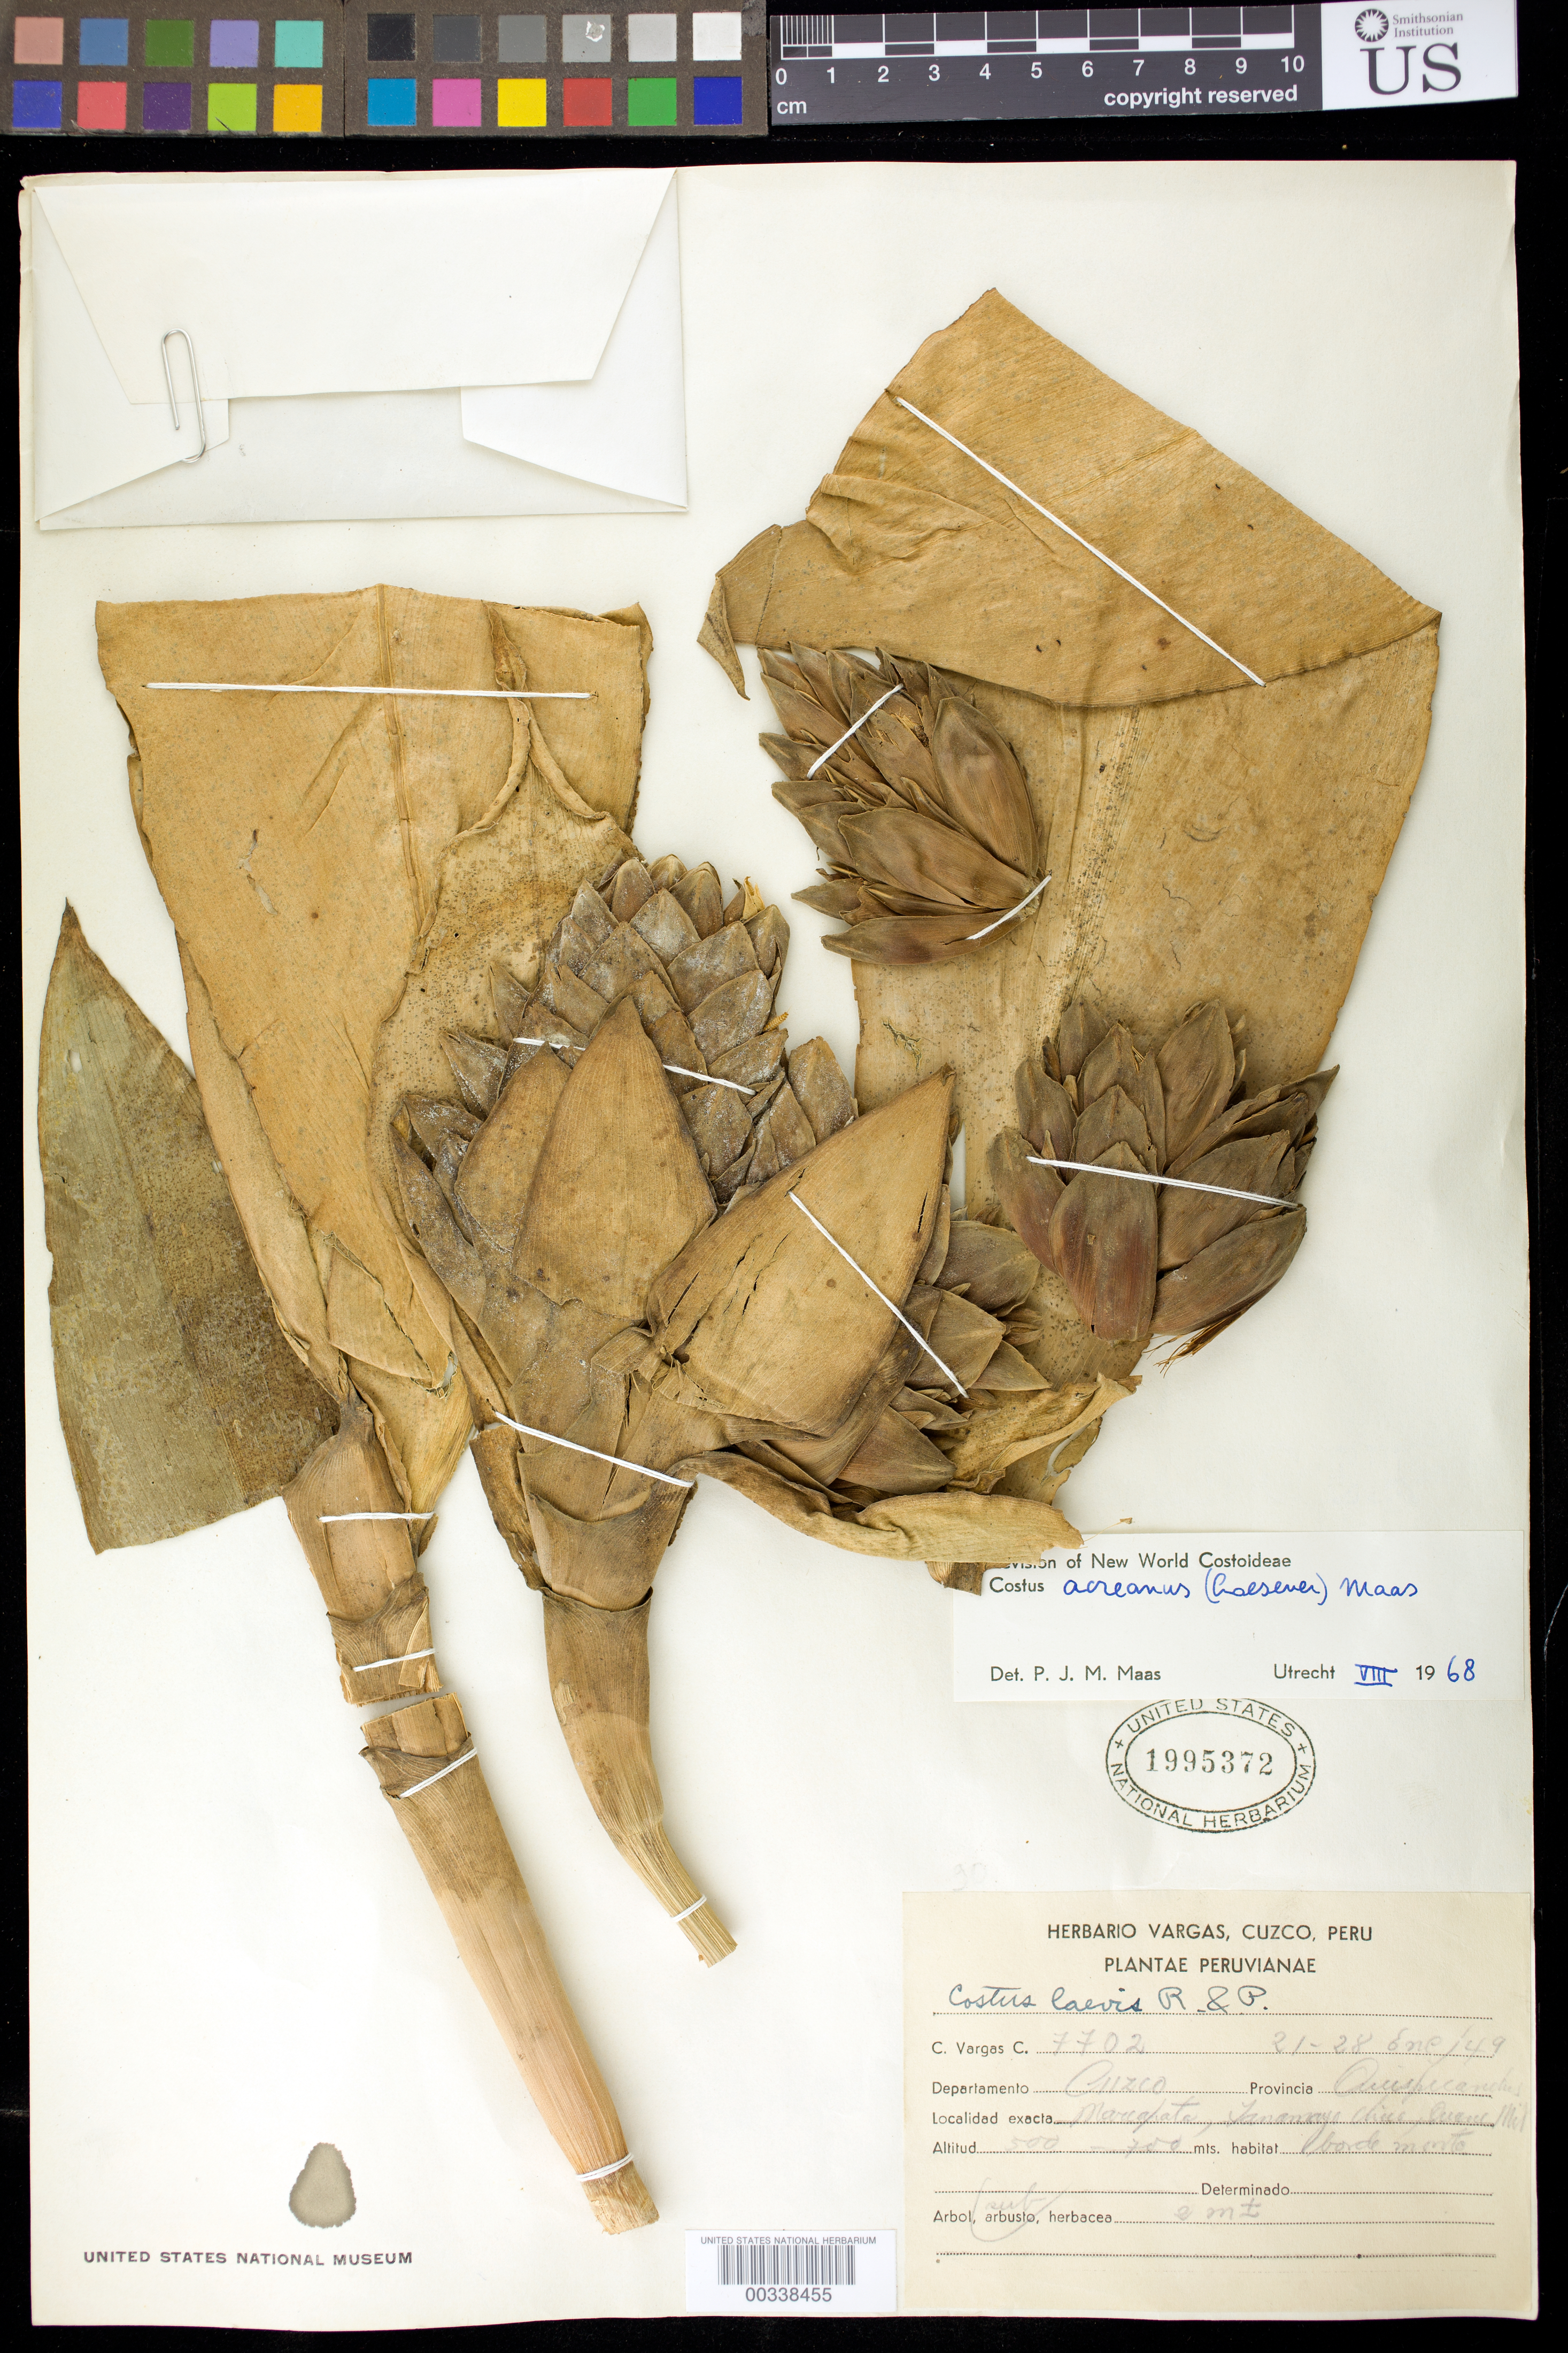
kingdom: Plantae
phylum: Tracheophyta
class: Liliopsida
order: Zingiberales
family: Costaceae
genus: Costus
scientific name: Costus acreanus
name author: (Loes.) Maas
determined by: Maas, Paul J. M.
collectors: C. Vargas Calderón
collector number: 7702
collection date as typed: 21 Jan 1949 to 28 Jan 1949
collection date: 1949-01-21/1949-01-28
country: Peru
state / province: Cusco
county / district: Quispicanchis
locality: Marcapata, Tanamaya Chico, Quane Mit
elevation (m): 500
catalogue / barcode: US 1995372